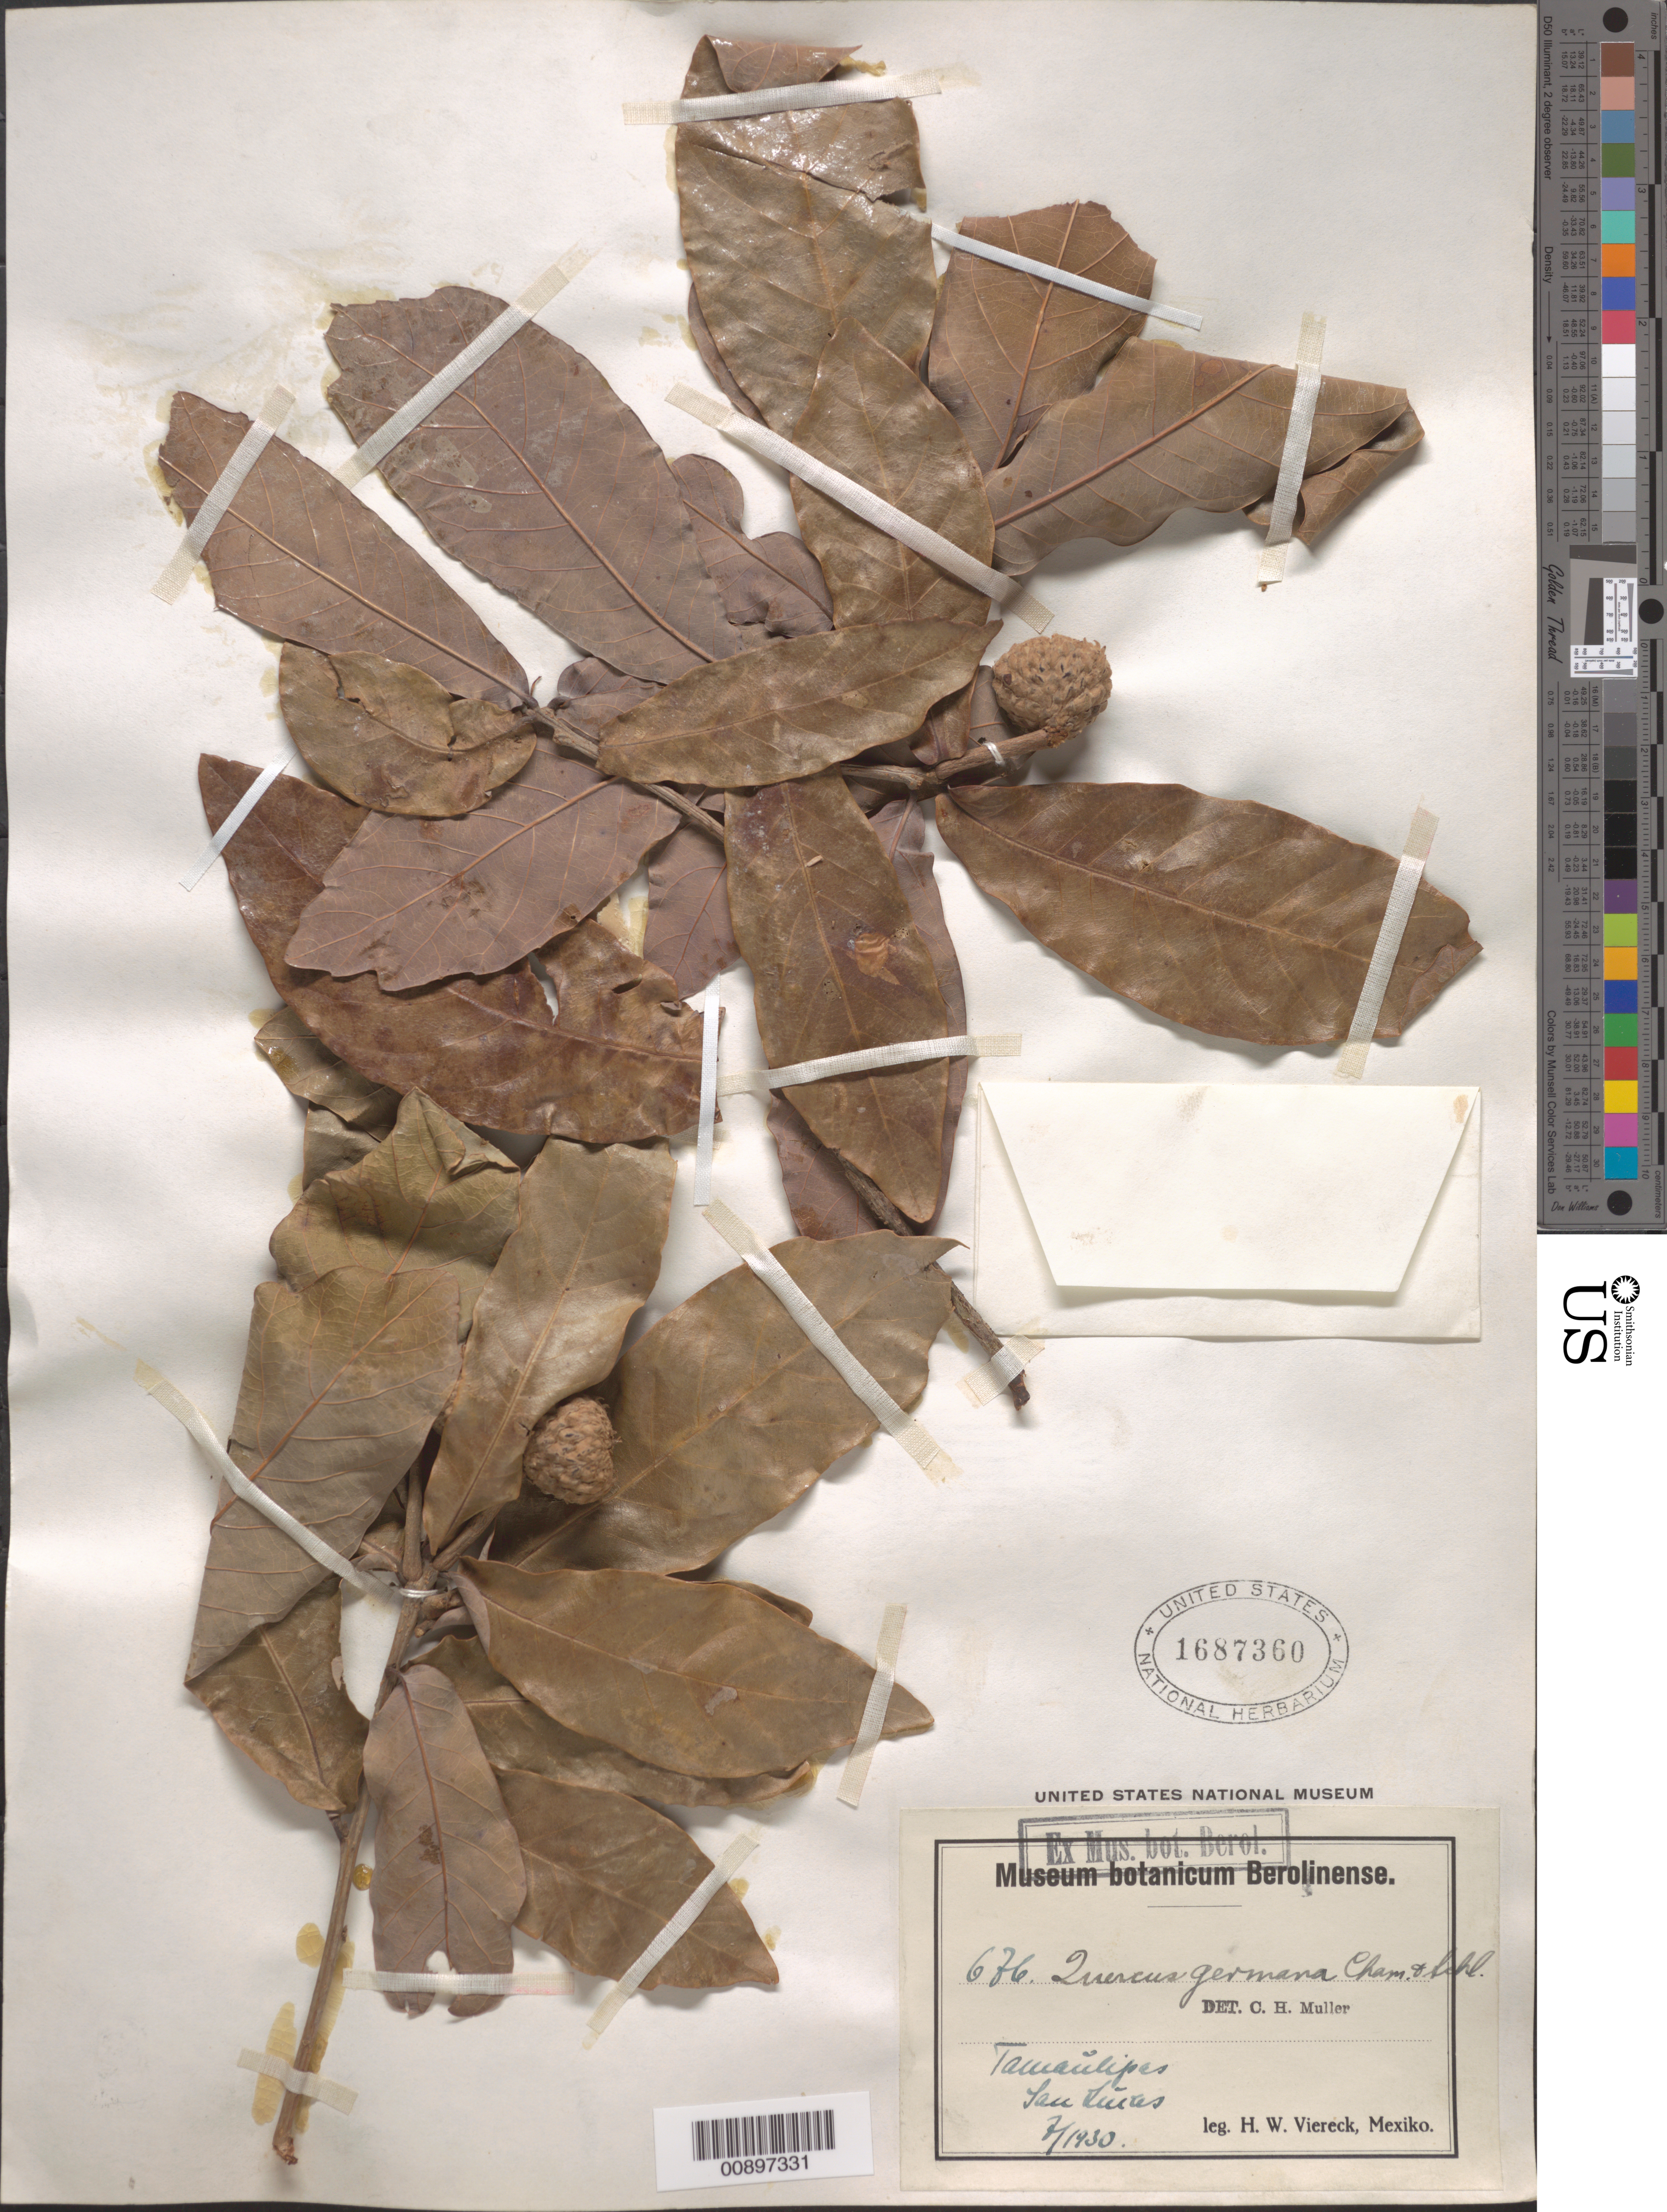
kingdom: Plantae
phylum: Tracheophyta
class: Magnoliopsida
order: Fagales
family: Fagaceae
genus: Quercus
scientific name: Quercus germana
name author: Schltdl. & Cham.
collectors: H. W. Viereck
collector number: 676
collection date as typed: Jul 1930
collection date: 1930-07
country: Mexico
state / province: Tamaulipas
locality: San Lucas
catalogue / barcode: US 1687360